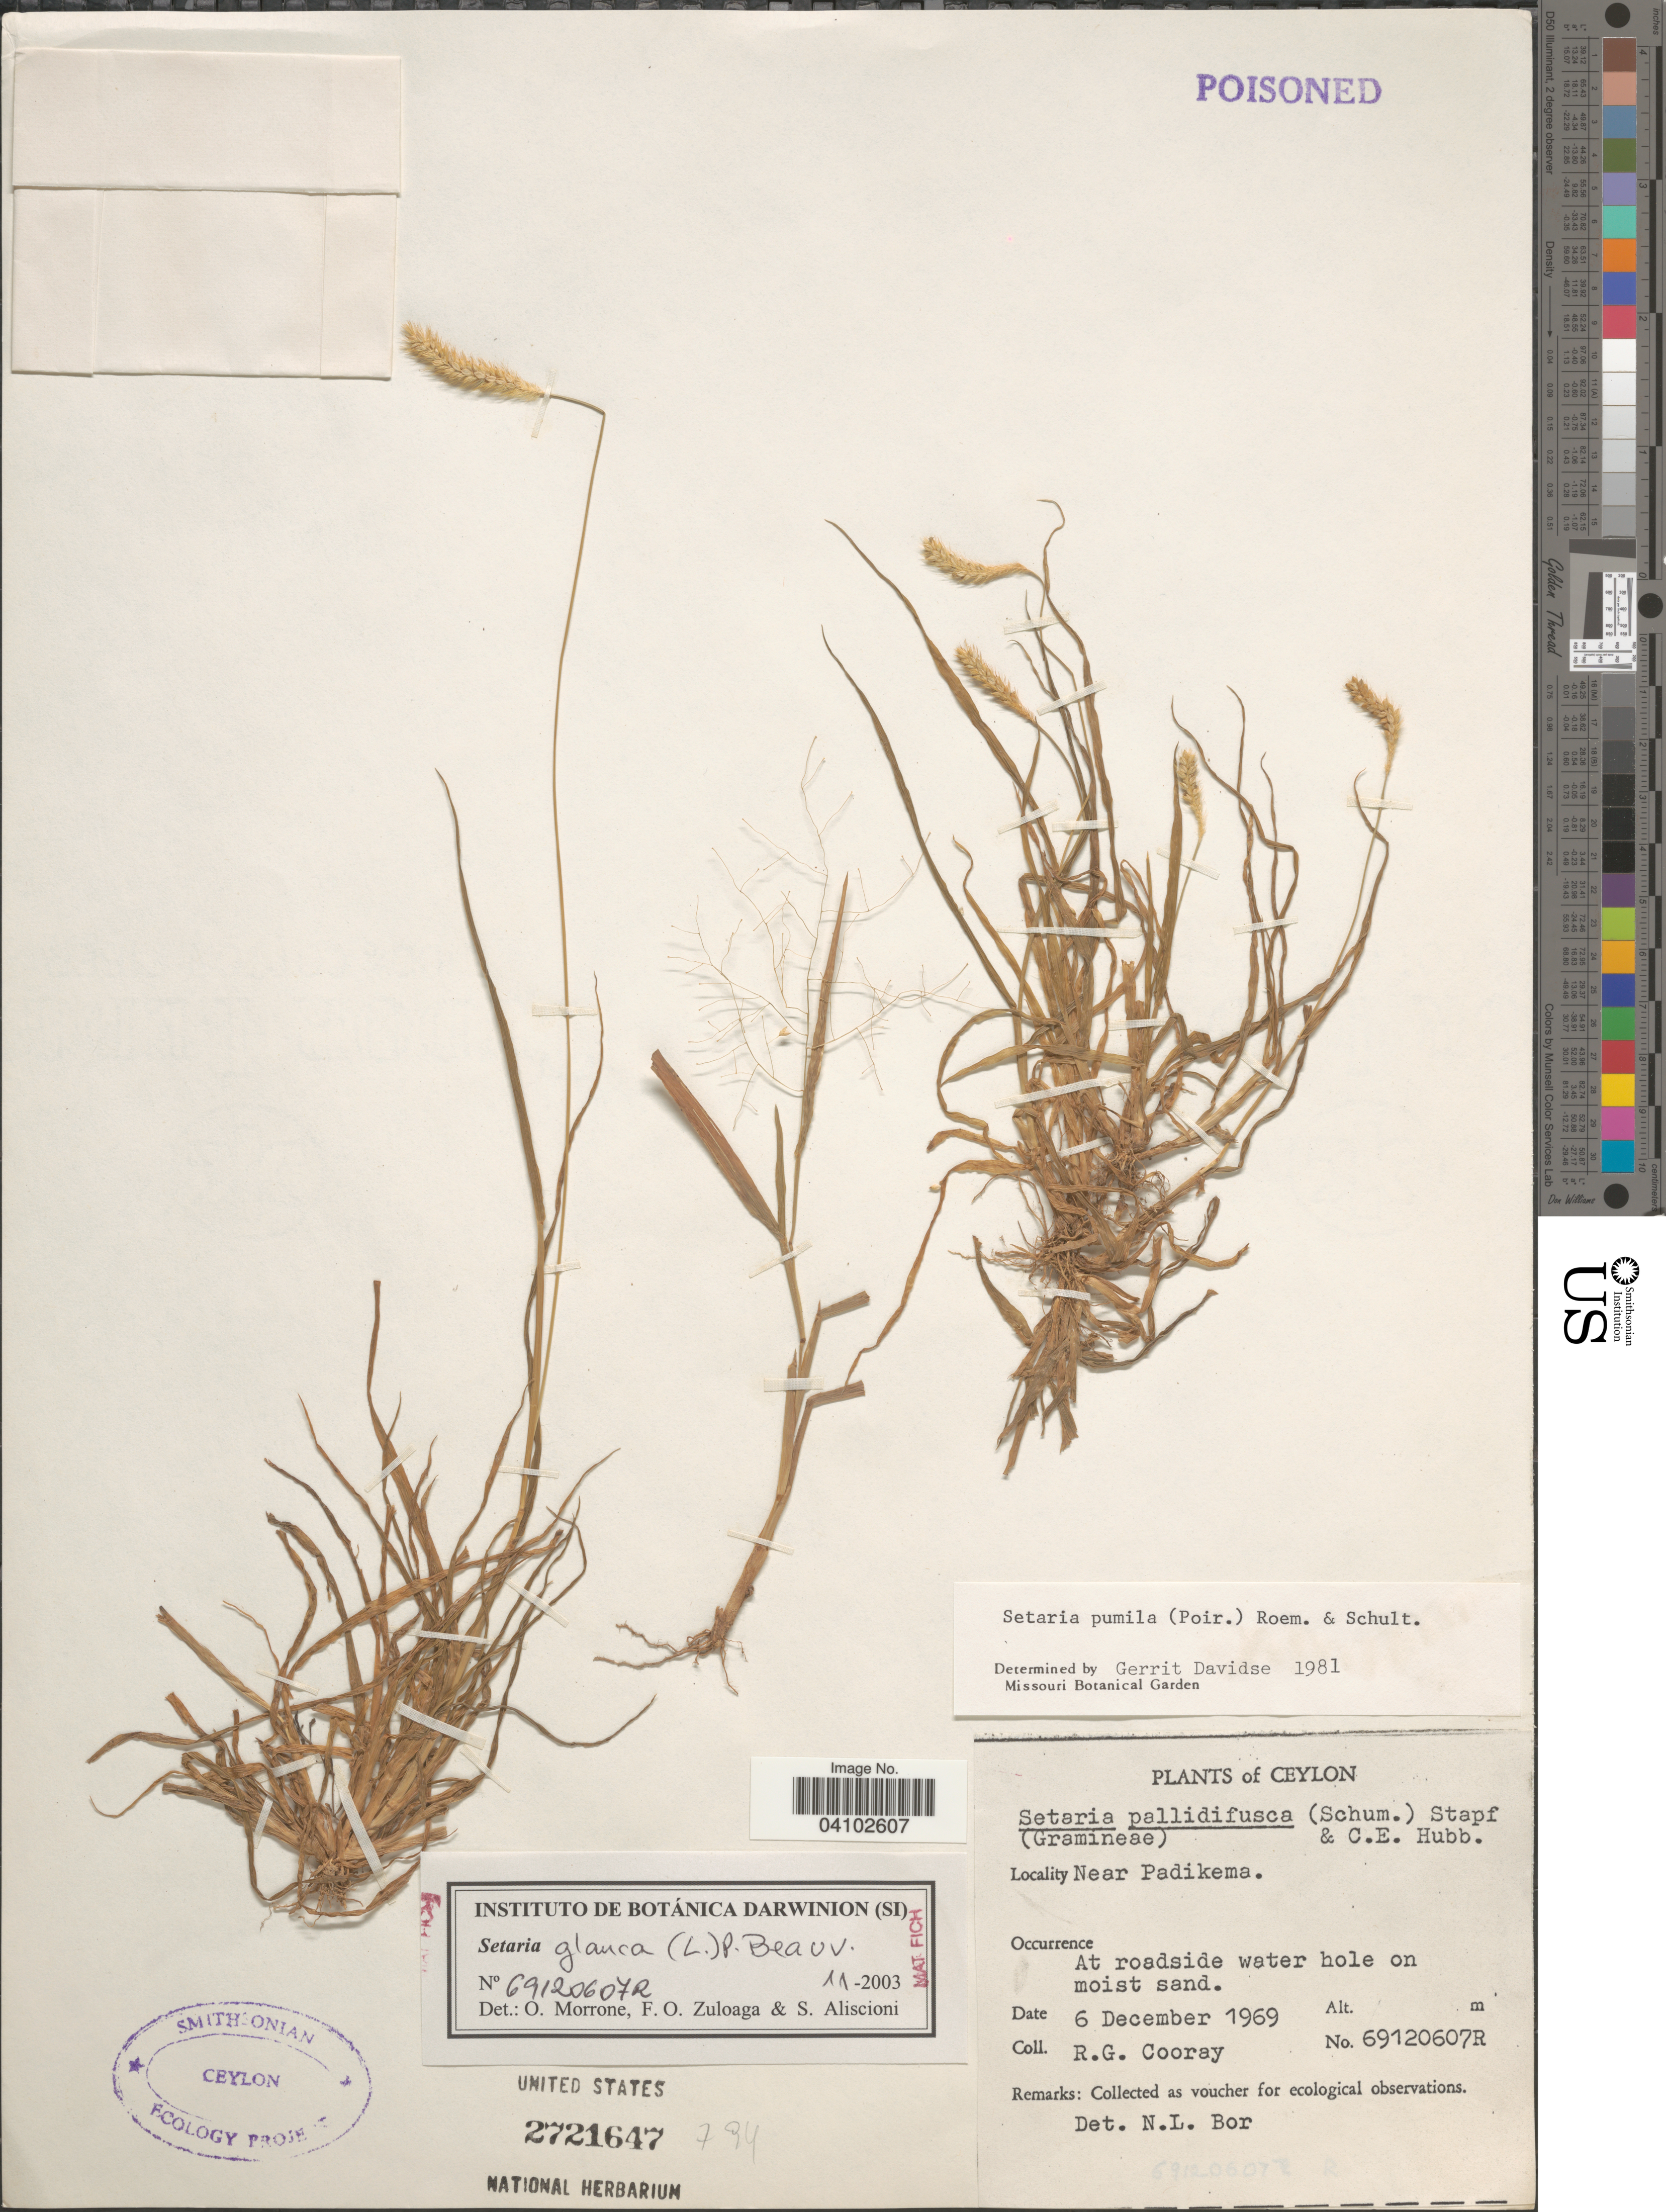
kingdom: Plantae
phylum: Tracheophyta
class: Liliopsida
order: Poales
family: Poaceae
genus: Cenchrus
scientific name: Cenchrus americanus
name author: (L.) Morrone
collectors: R. Cooray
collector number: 69120607R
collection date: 1969-12-06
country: Sri Lanka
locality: Ceylon. Near Padikema. At roadside water hole.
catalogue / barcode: US 2721647